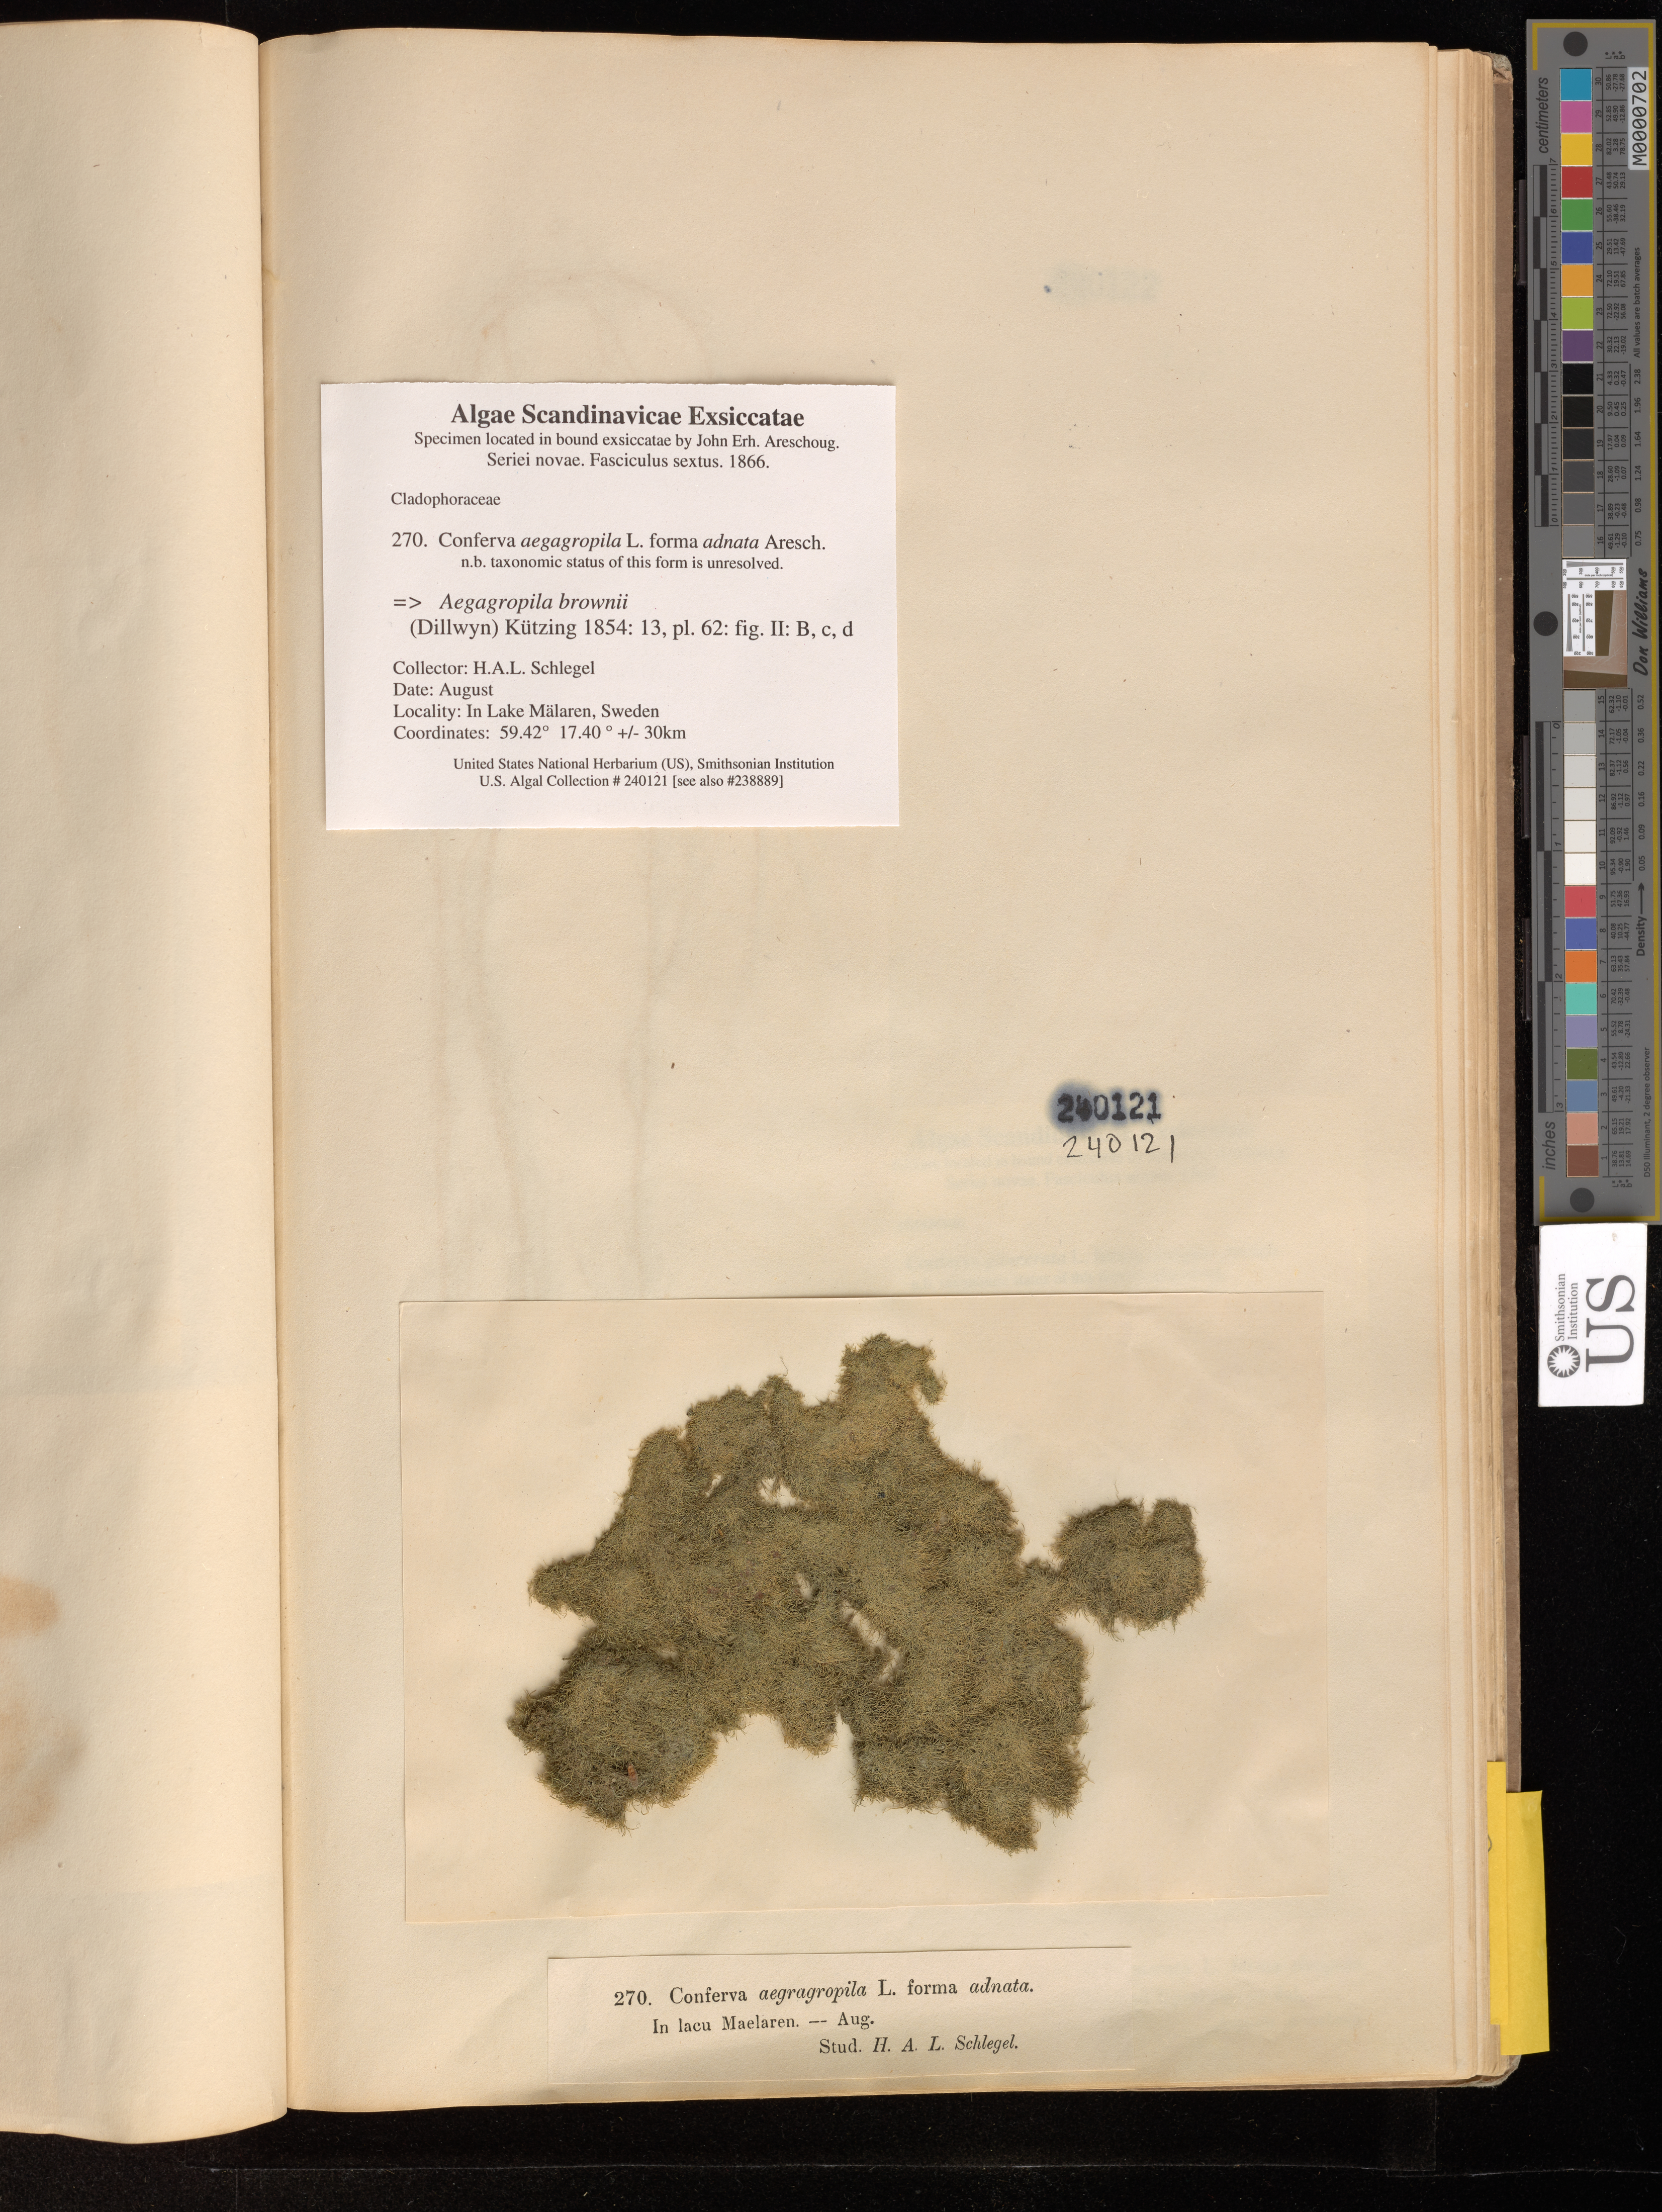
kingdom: Plantae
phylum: Chlorophyta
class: Ulvophyceae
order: Cladophorales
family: Cladophoraceae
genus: Aegagropila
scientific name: Aegagropila brownii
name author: (Dillwyn) Kützing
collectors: H. Schlegel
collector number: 270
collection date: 1866-08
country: Sweden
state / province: Stockholm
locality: Lake Mälaren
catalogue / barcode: US 240121